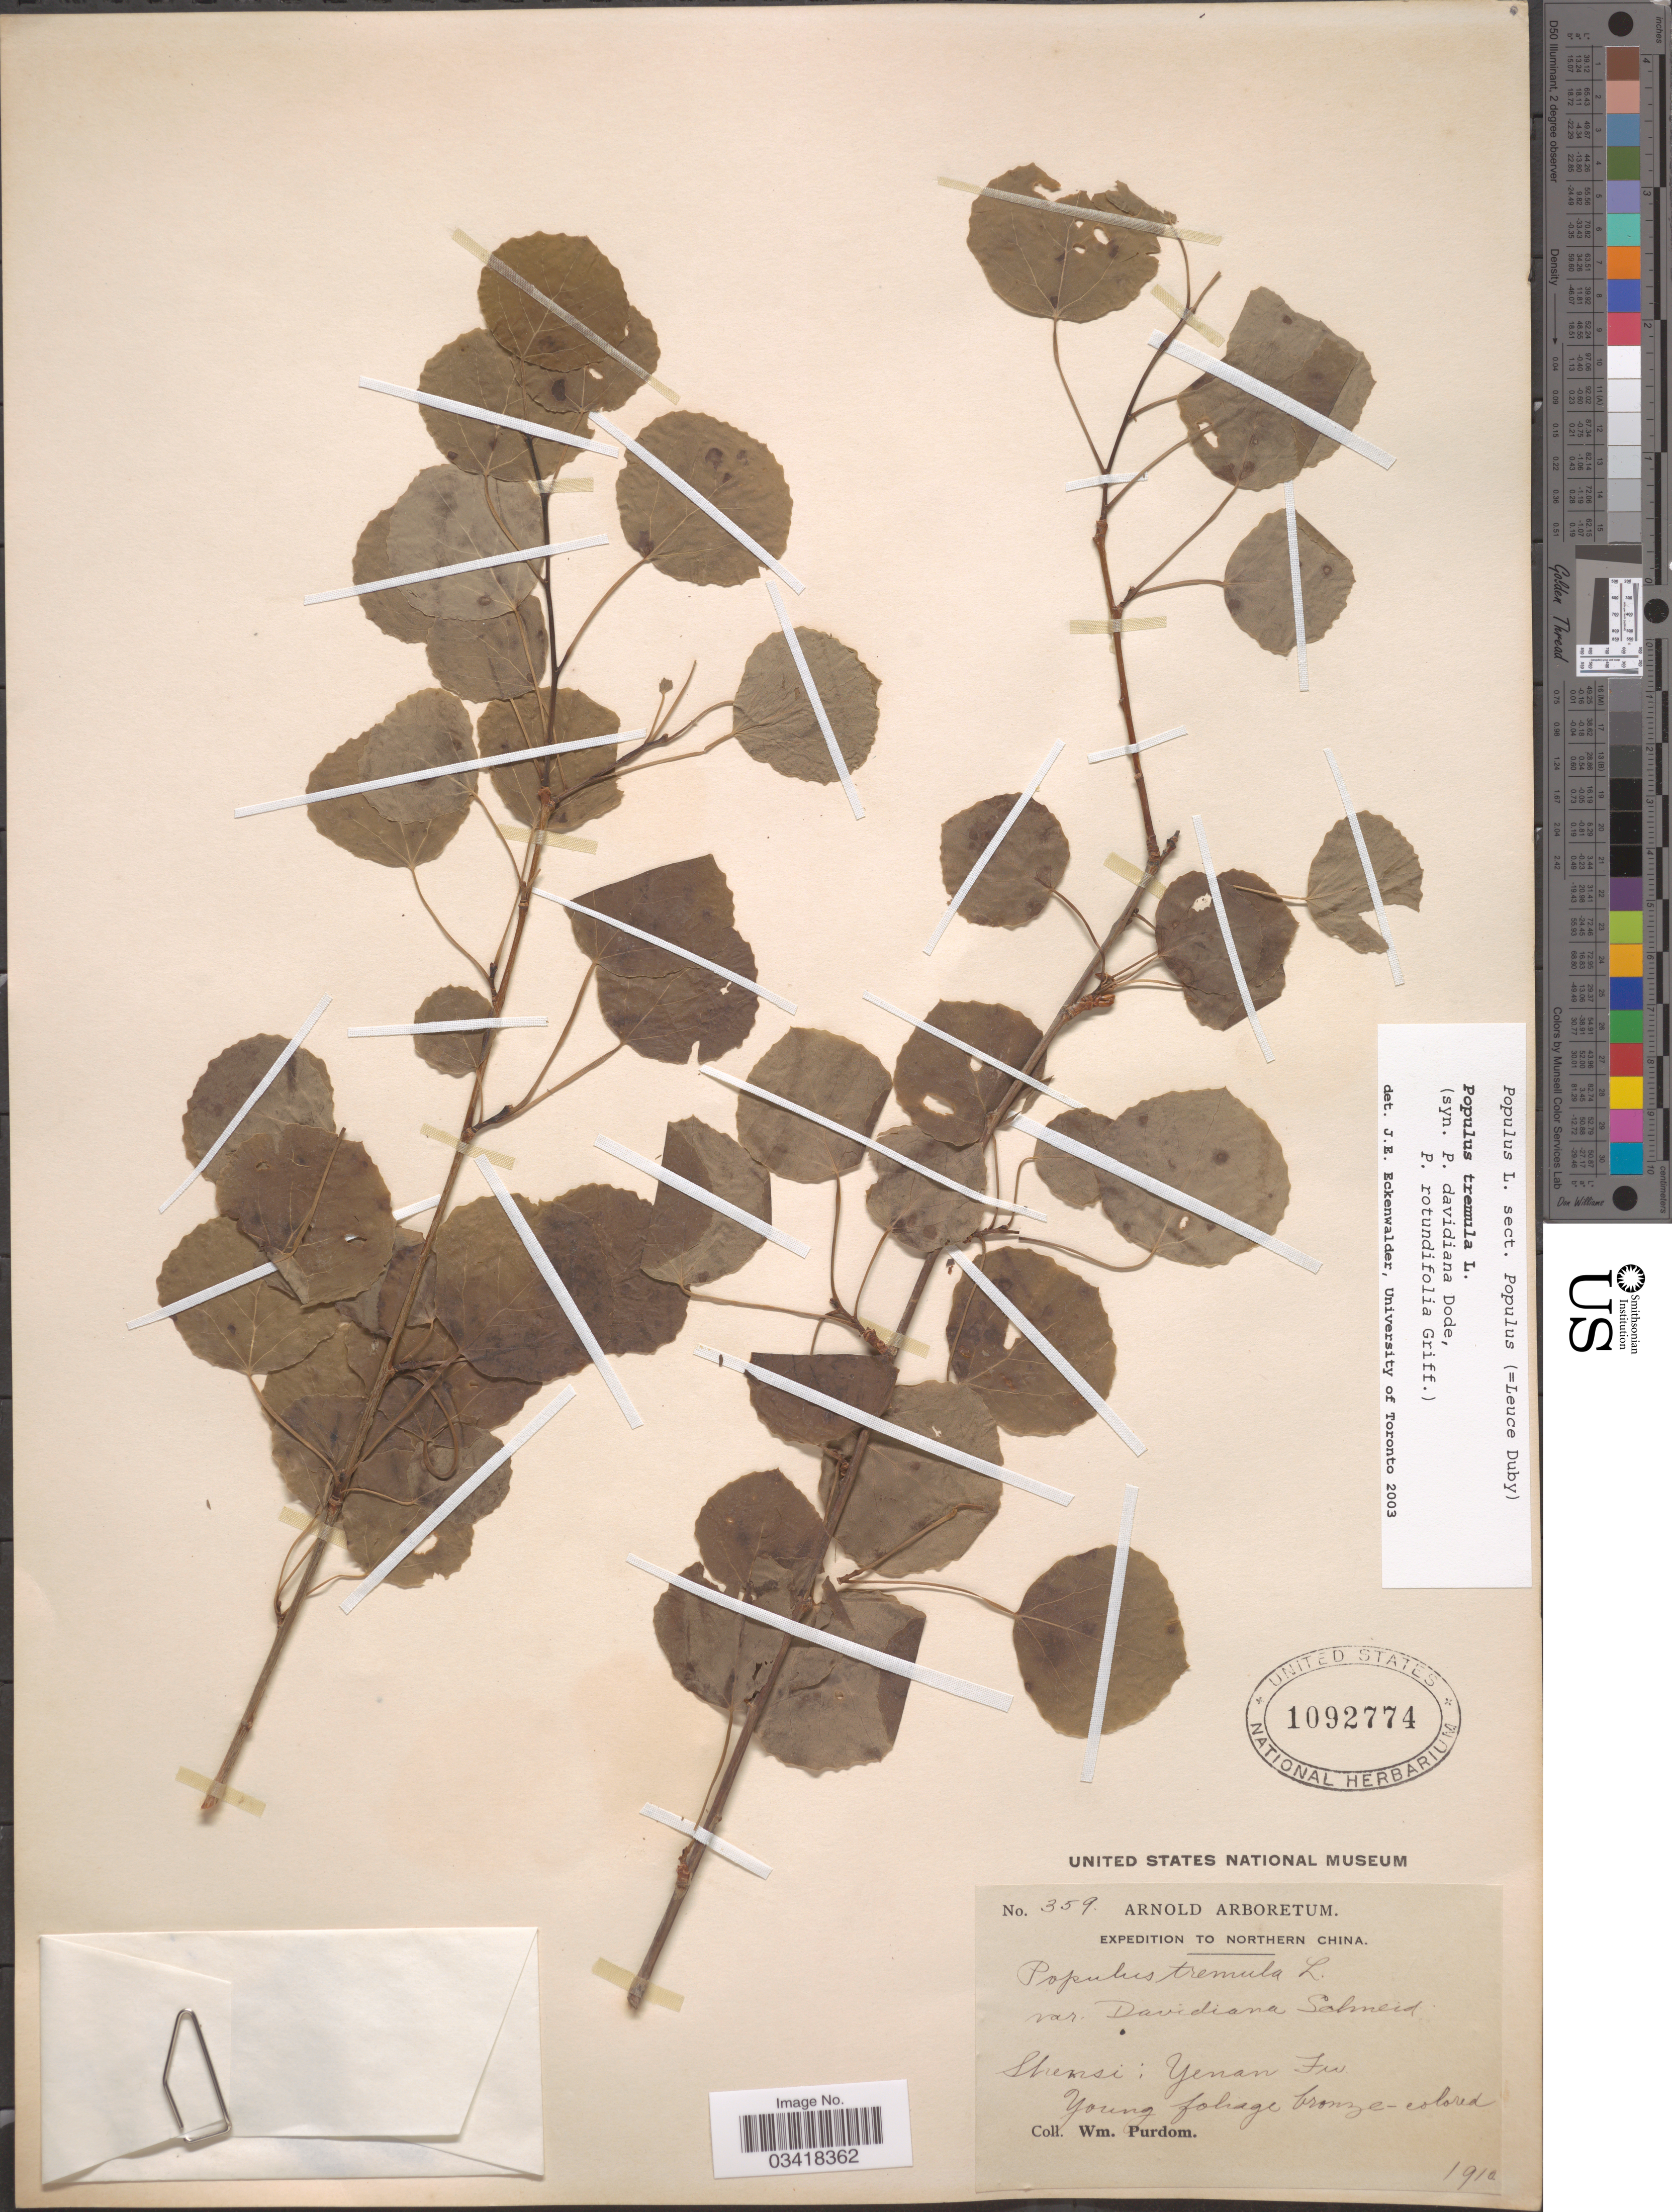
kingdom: Plantae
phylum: Tracheophyta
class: Magnoliopsida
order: Malpighiales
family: Salicaceae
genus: Populus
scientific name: Populus tremula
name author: L.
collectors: W. Purdom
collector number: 359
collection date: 1910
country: China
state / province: Shaanxi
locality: Northern China. Shensi: Yenan Fu.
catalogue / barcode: US 1092774